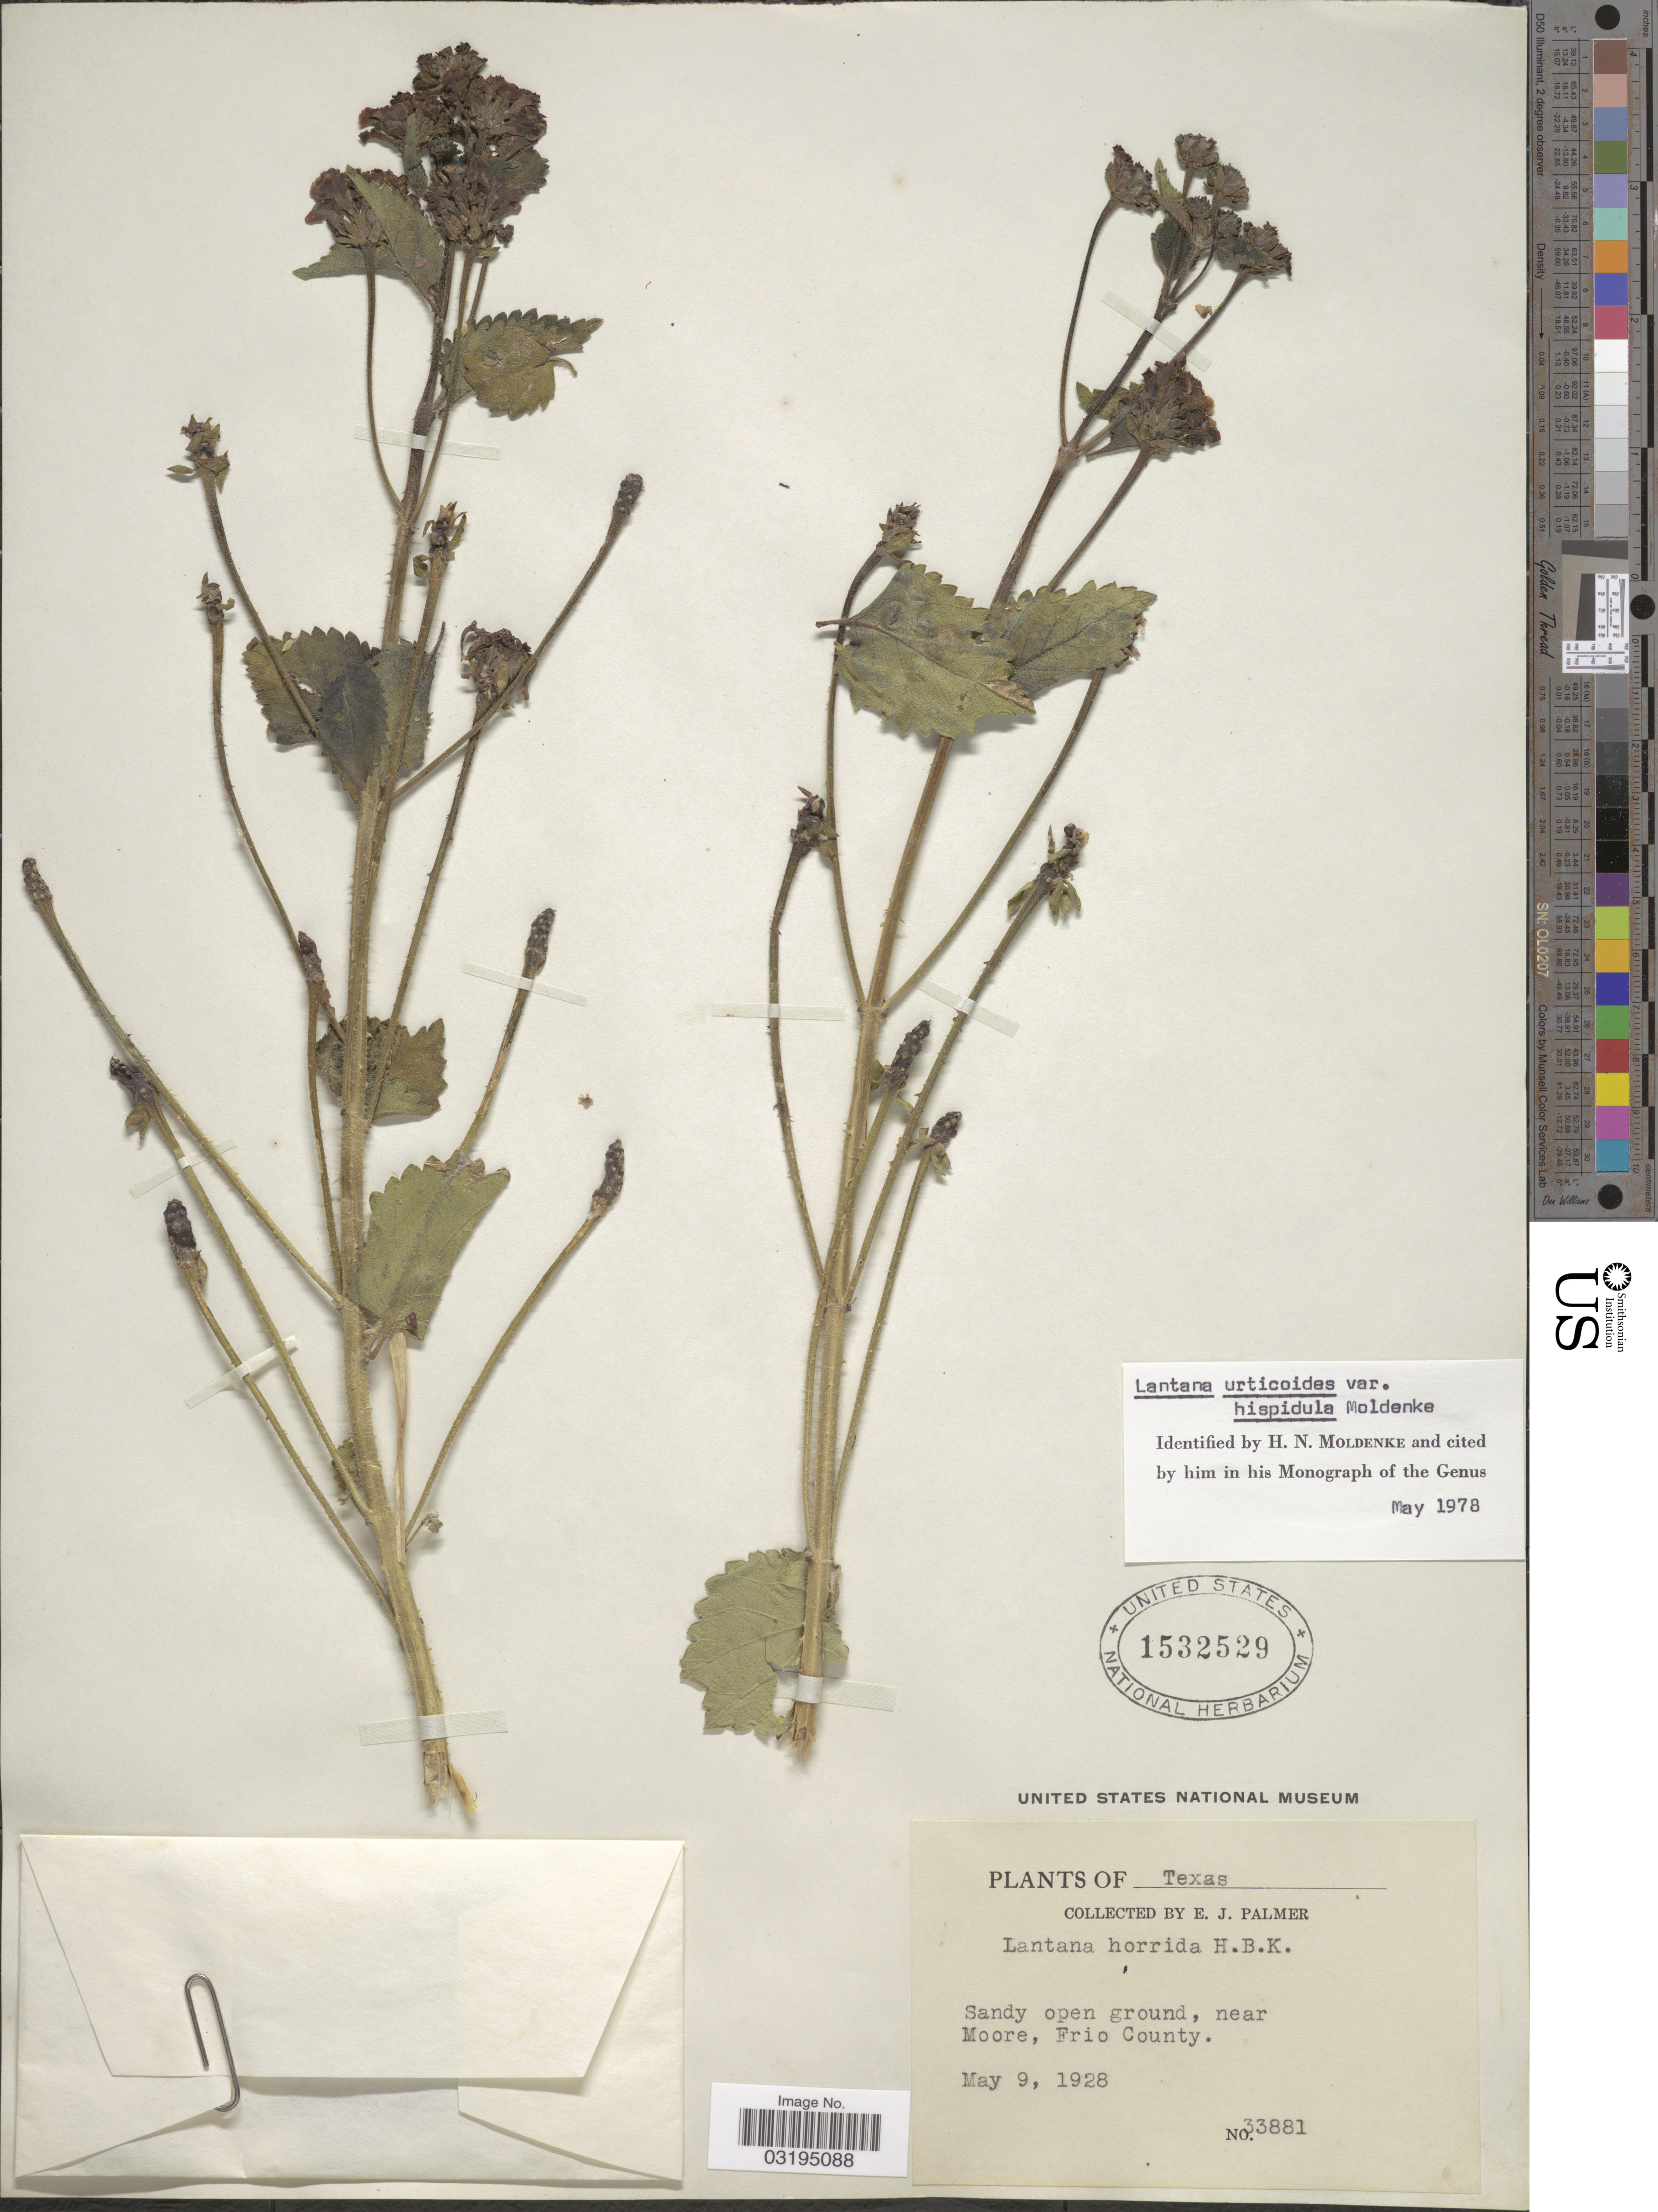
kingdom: Plantae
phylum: Tracheophyta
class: Magnoliopsida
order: Lamiales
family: Verbenaceae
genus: Lantana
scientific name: Lantana urticoides var. hispidula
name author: Moldenke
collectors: E. J. Palmer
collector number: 33881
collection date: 1928-05-09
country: United States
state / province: Texas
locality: Sandy open ground, near Moore, Frio County.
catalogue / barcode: US 1532529